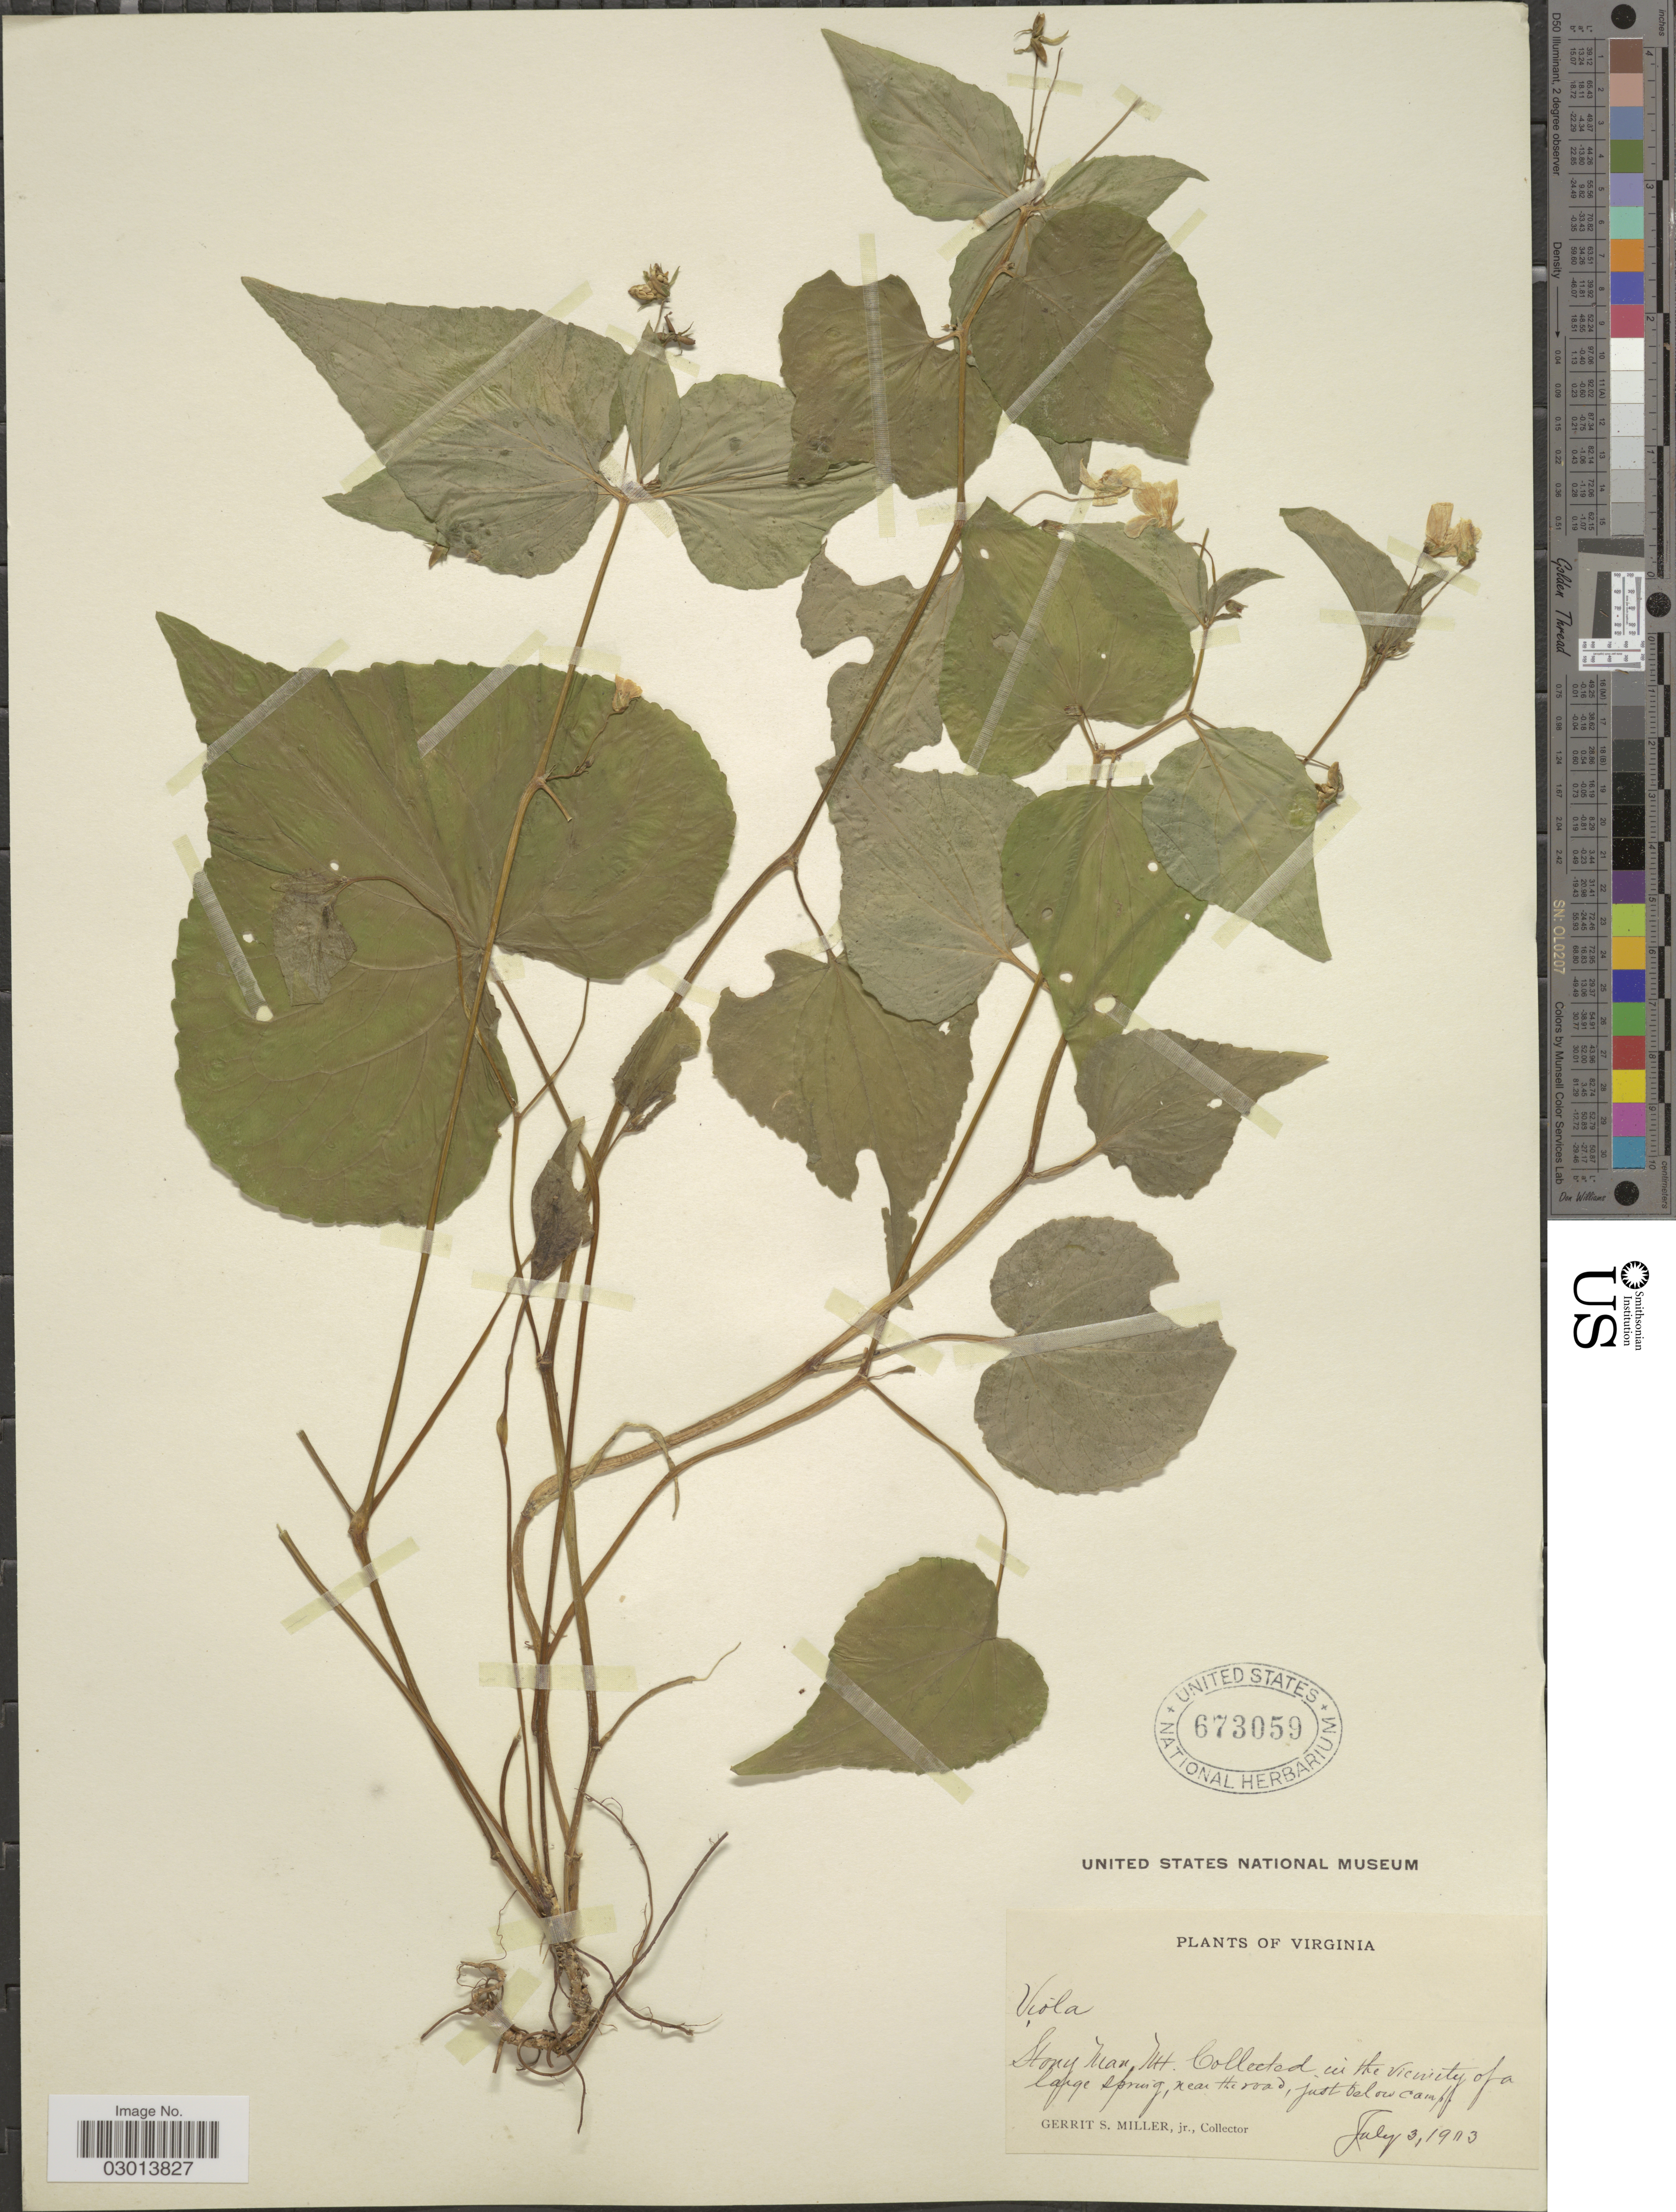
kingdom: Plantae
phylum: Tracheophyta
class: Magnoliopsida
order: Malpighiales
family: Violaceae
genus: Viola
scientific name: Viola pubescens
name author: Aiton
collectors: G. S. Miller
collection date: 1903-07-03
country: United States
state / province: Virginia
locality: Stony Man Mt., in the vicinity of a large spring, near the road, just below camp.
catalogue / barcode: US 673059